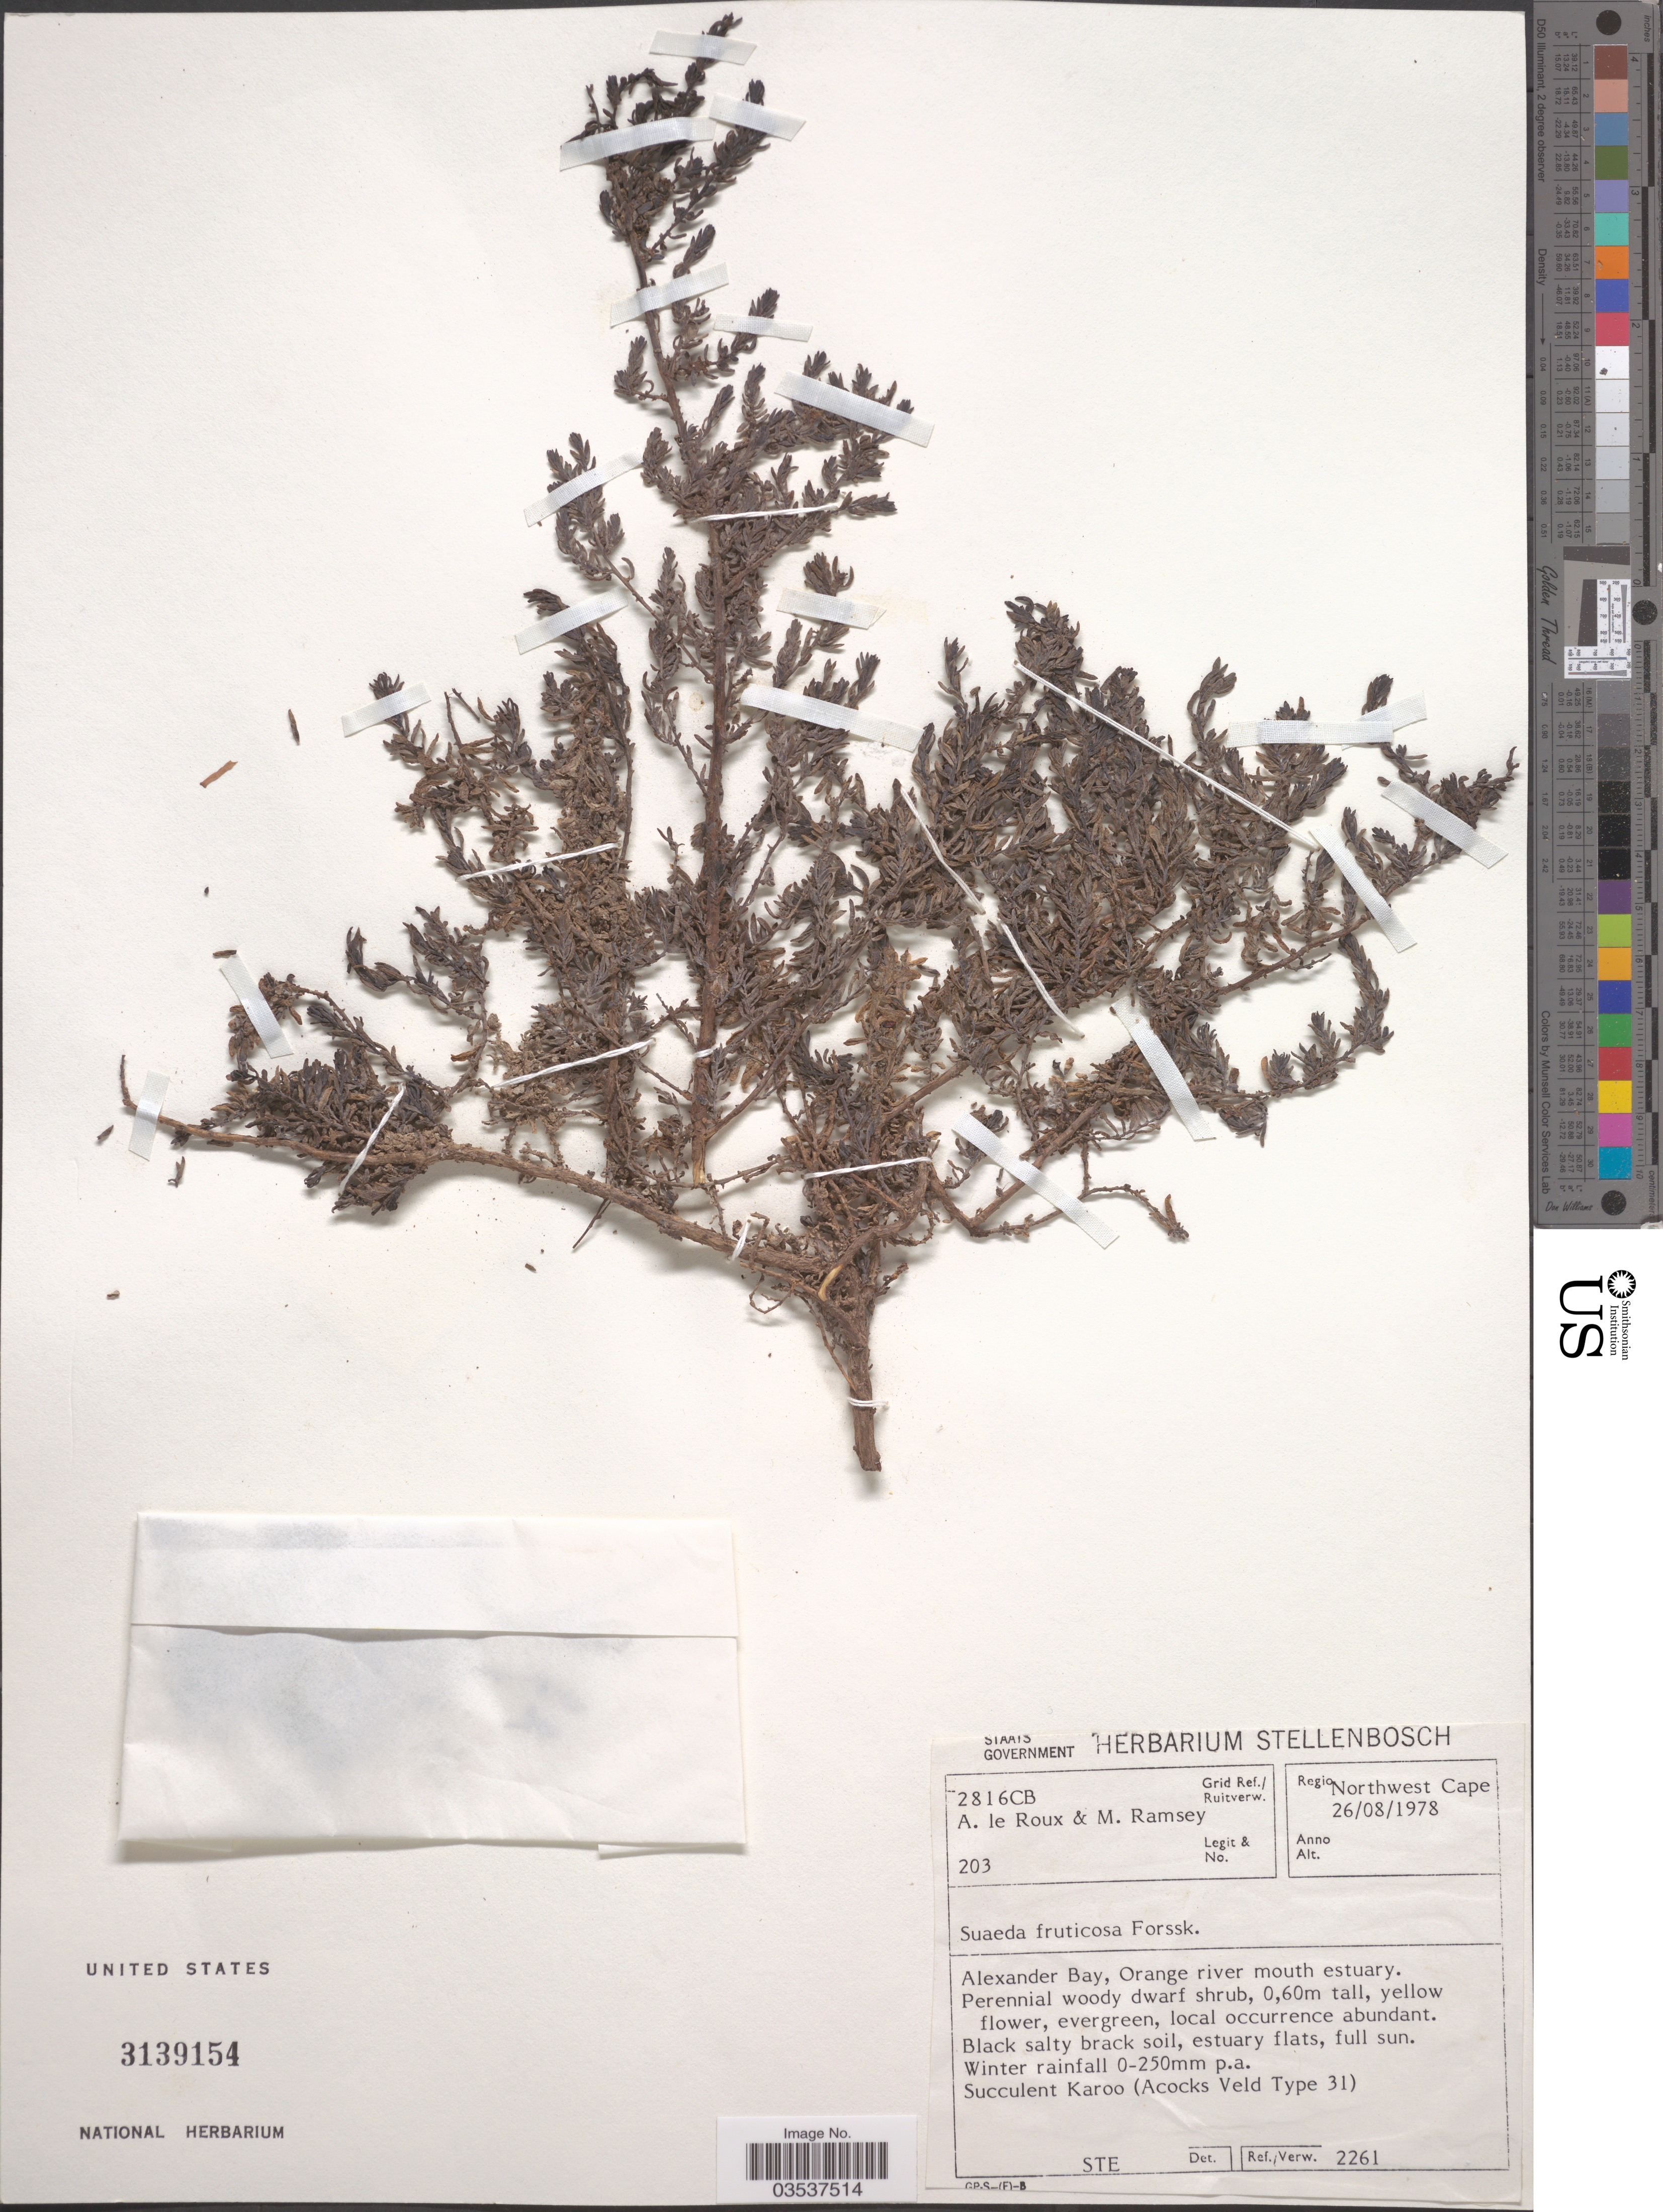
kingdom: Plantae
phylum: Tracheophyta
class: Magnoliopsida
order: Caryophyllales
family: Amaranthaceae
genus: Suaeda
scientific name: Suaeda fruticosa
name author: Forssk. ex J.F. Gmel.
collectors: A. le Roux & M. Ramsey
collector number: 203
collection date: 1978-08-26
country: South Africa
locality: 2816CB Grid Ref. Regio Northwest Cape. Alexander Bay, Orange river mouth estuary.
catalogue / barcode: US 3139154